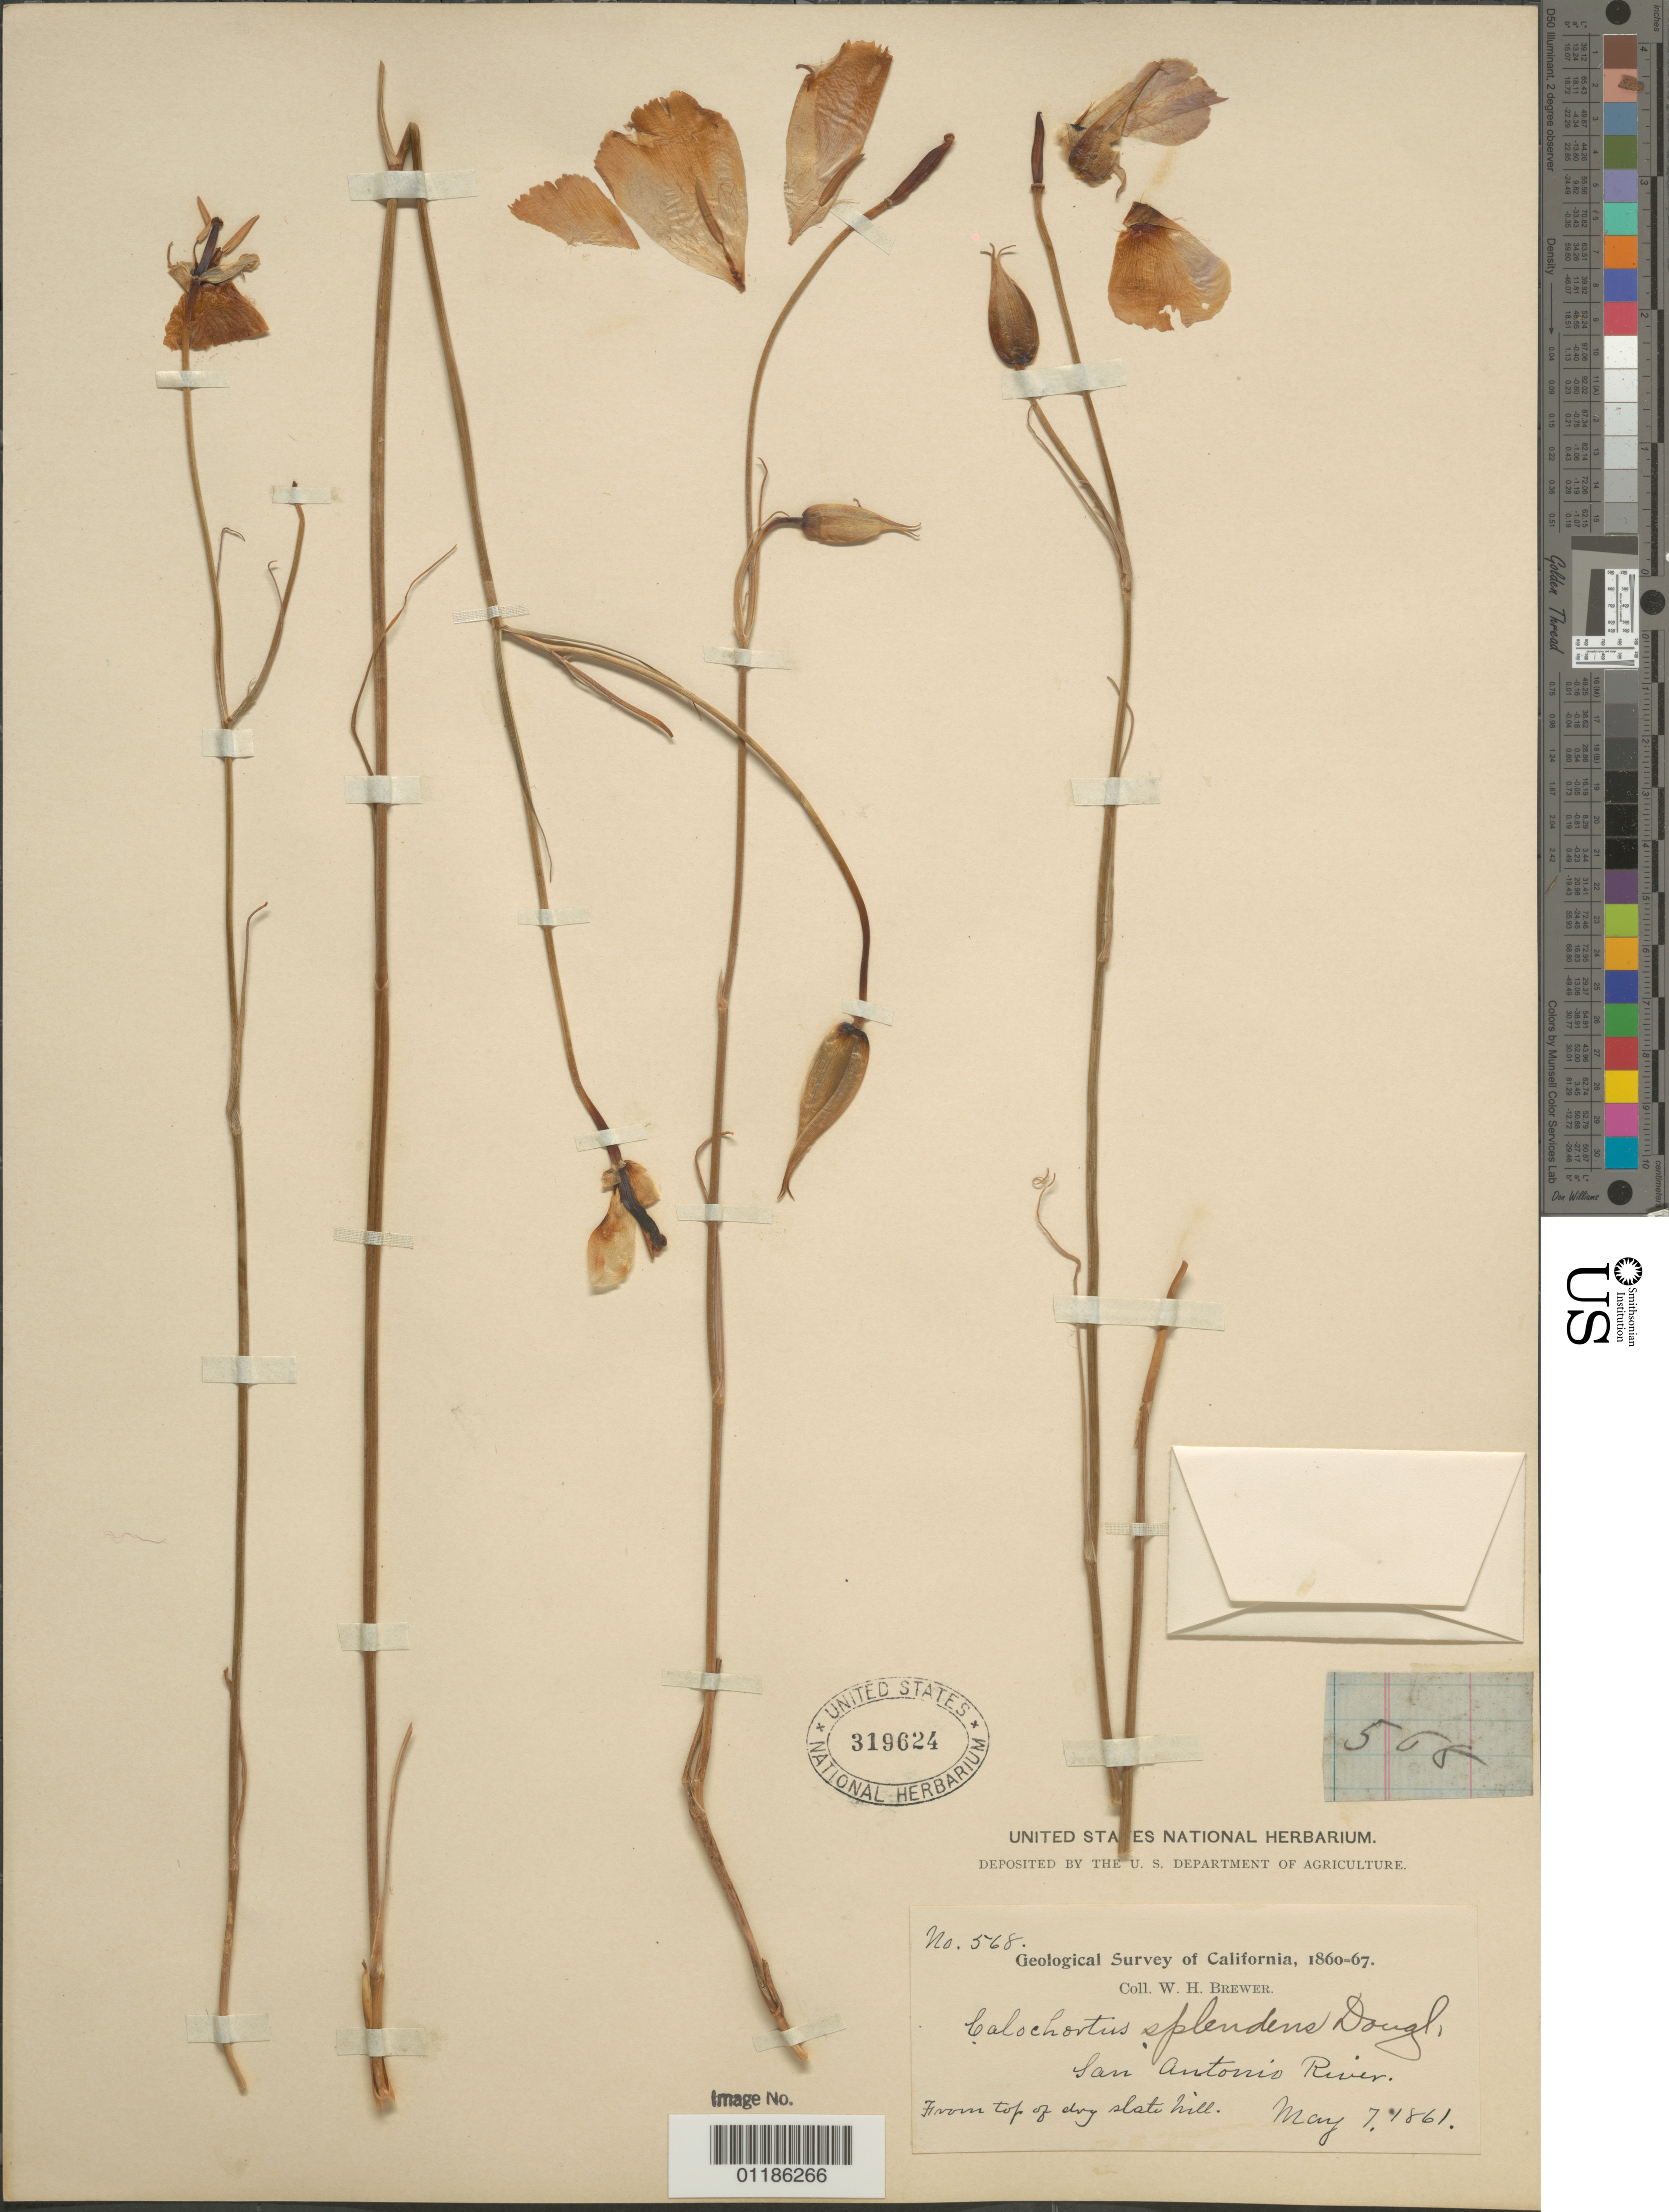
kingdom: Plantae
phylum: Tracheophyta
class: Liliopsida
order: Liliales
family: Liliaceae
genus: Calochortus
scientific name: Calochortus splendens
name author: Douglas ex Benth.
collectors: W. H. Brewer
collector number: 568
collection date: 1861-05-07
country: United States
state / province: California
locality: San Antonio River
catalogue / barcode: US 319624